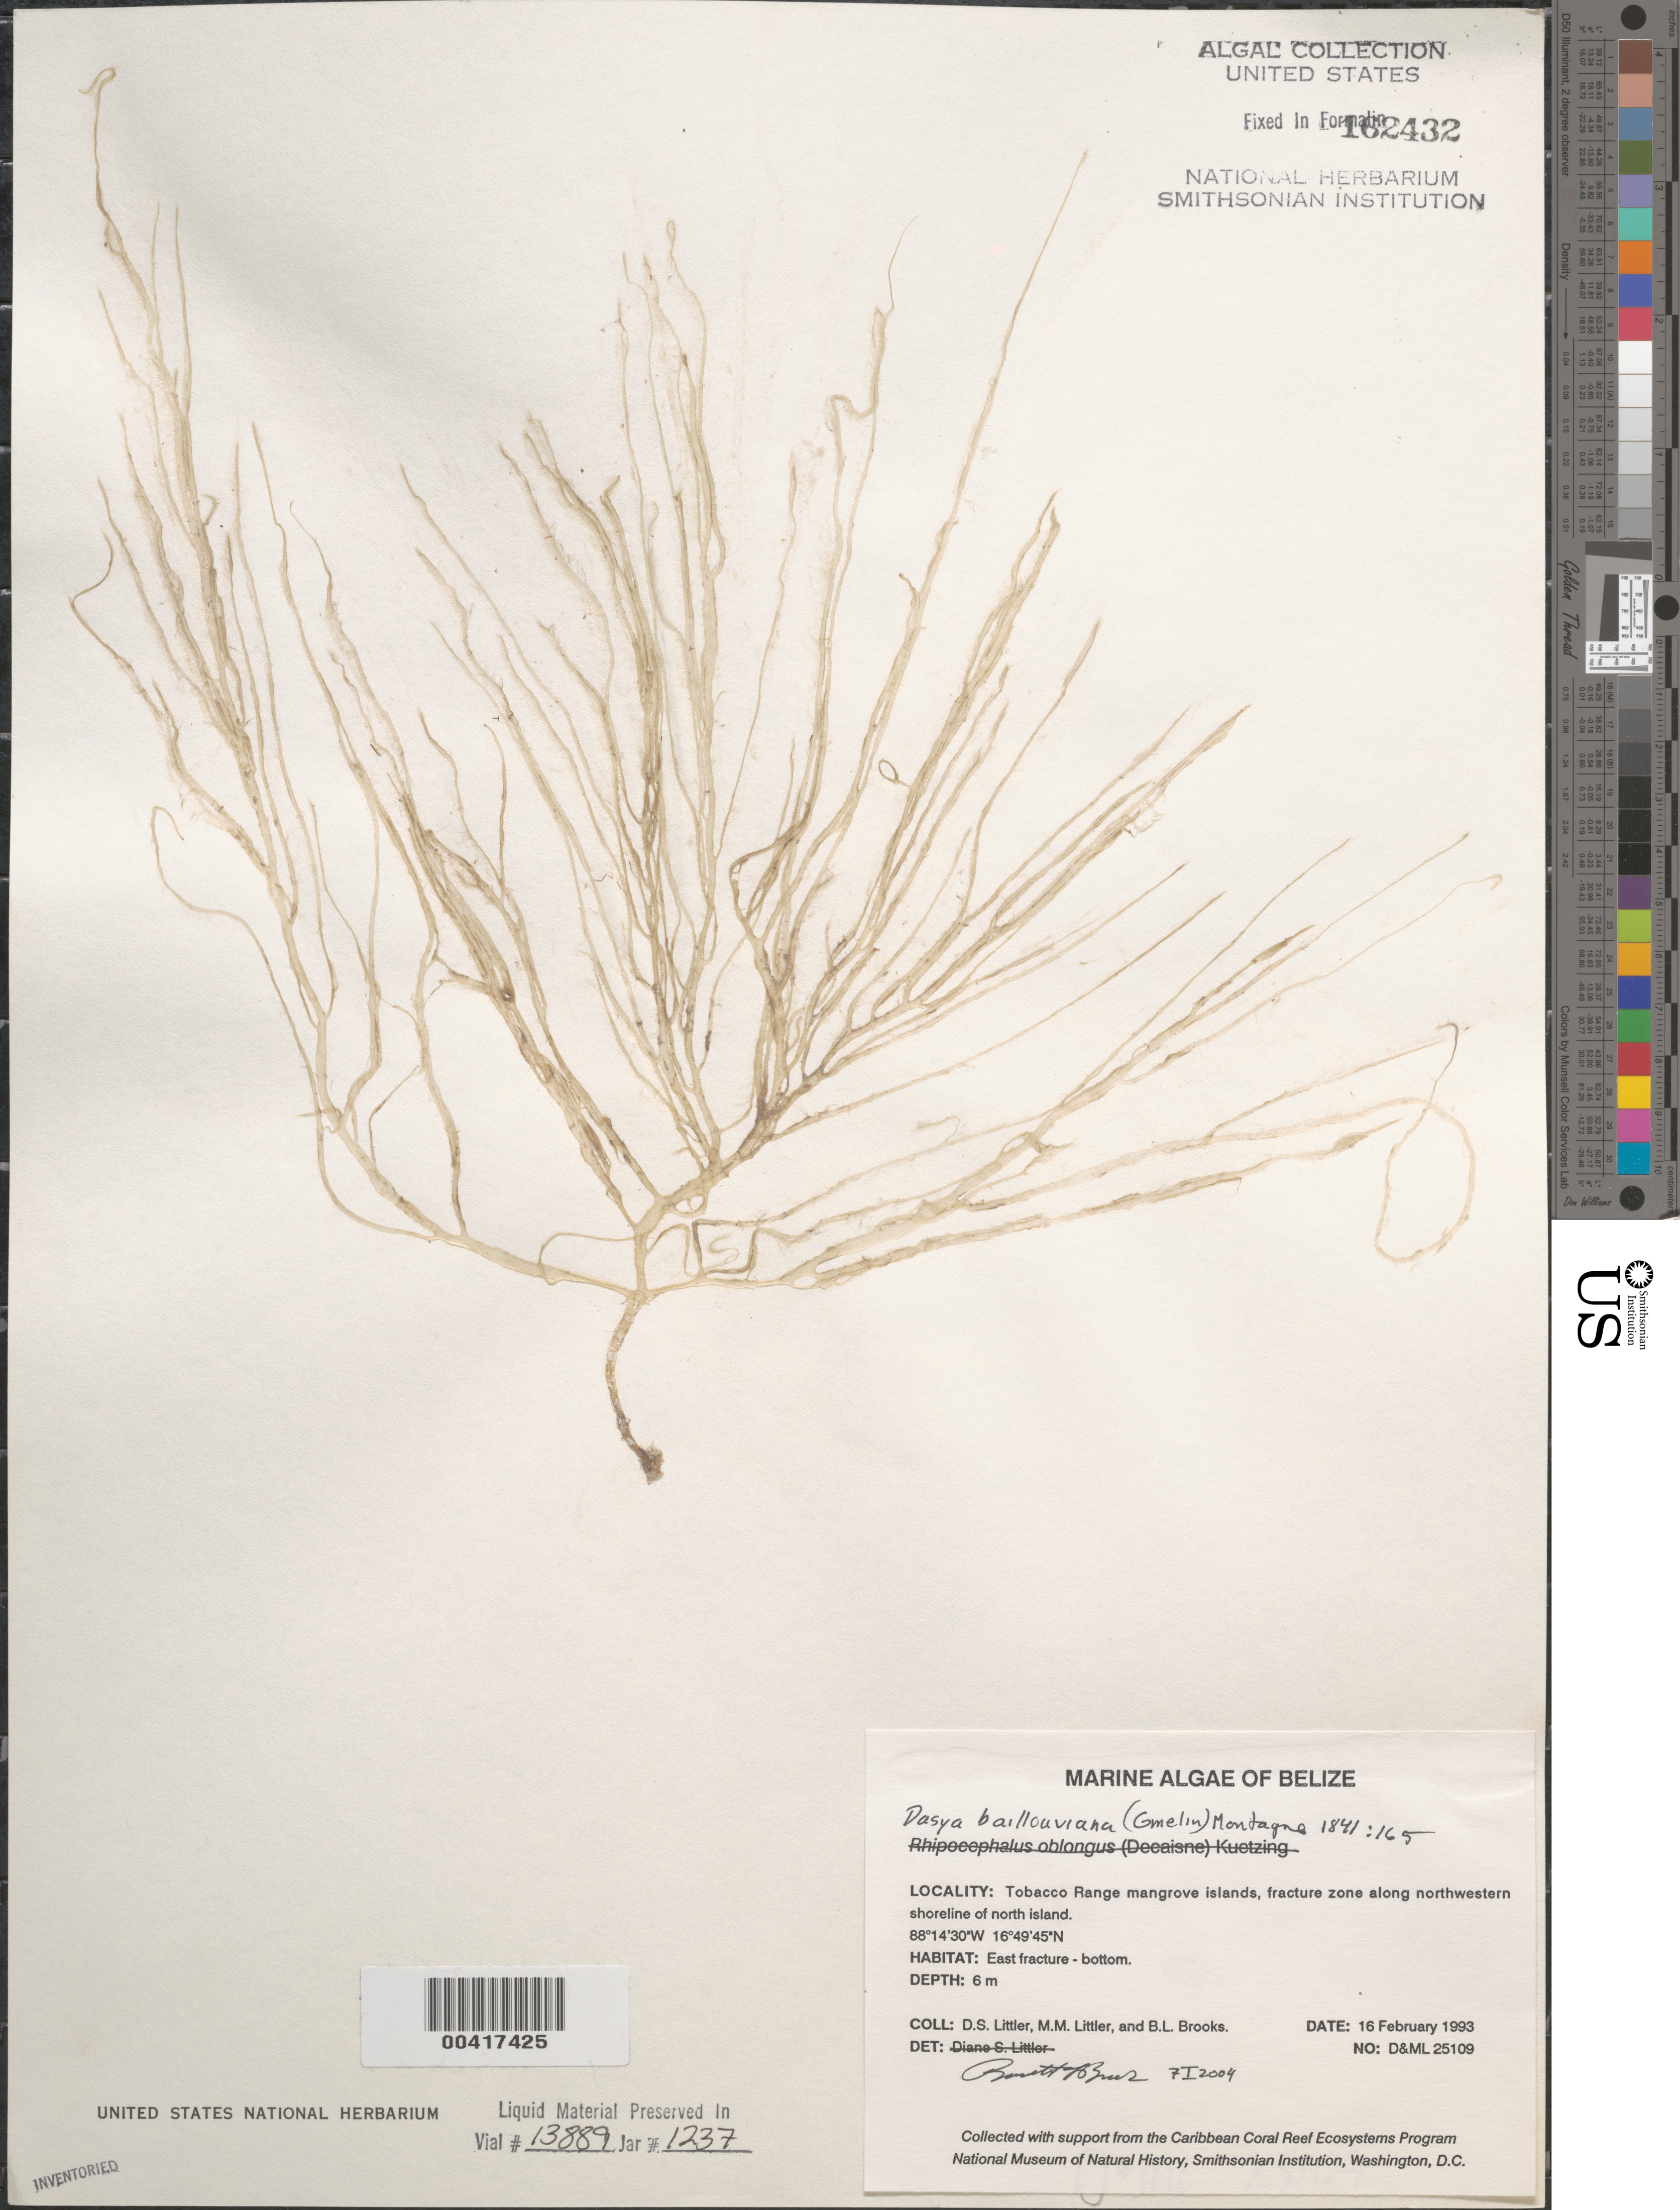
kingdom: Plantae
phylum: Rhodophyta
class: Florideophyceae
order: Ceramiales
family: Dasyaceae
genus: Dasya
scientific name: Dasya pedicellata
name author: (C. Agardh) C. Agardh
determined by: Algae name updating Project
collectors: D. S. Littler, M. M. Littler & B. Brooks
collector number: D&ML 25109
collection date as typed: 16 Feb 1993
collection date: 1993-02-16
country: Belize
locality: Tobacco Range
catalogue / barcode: US 162432